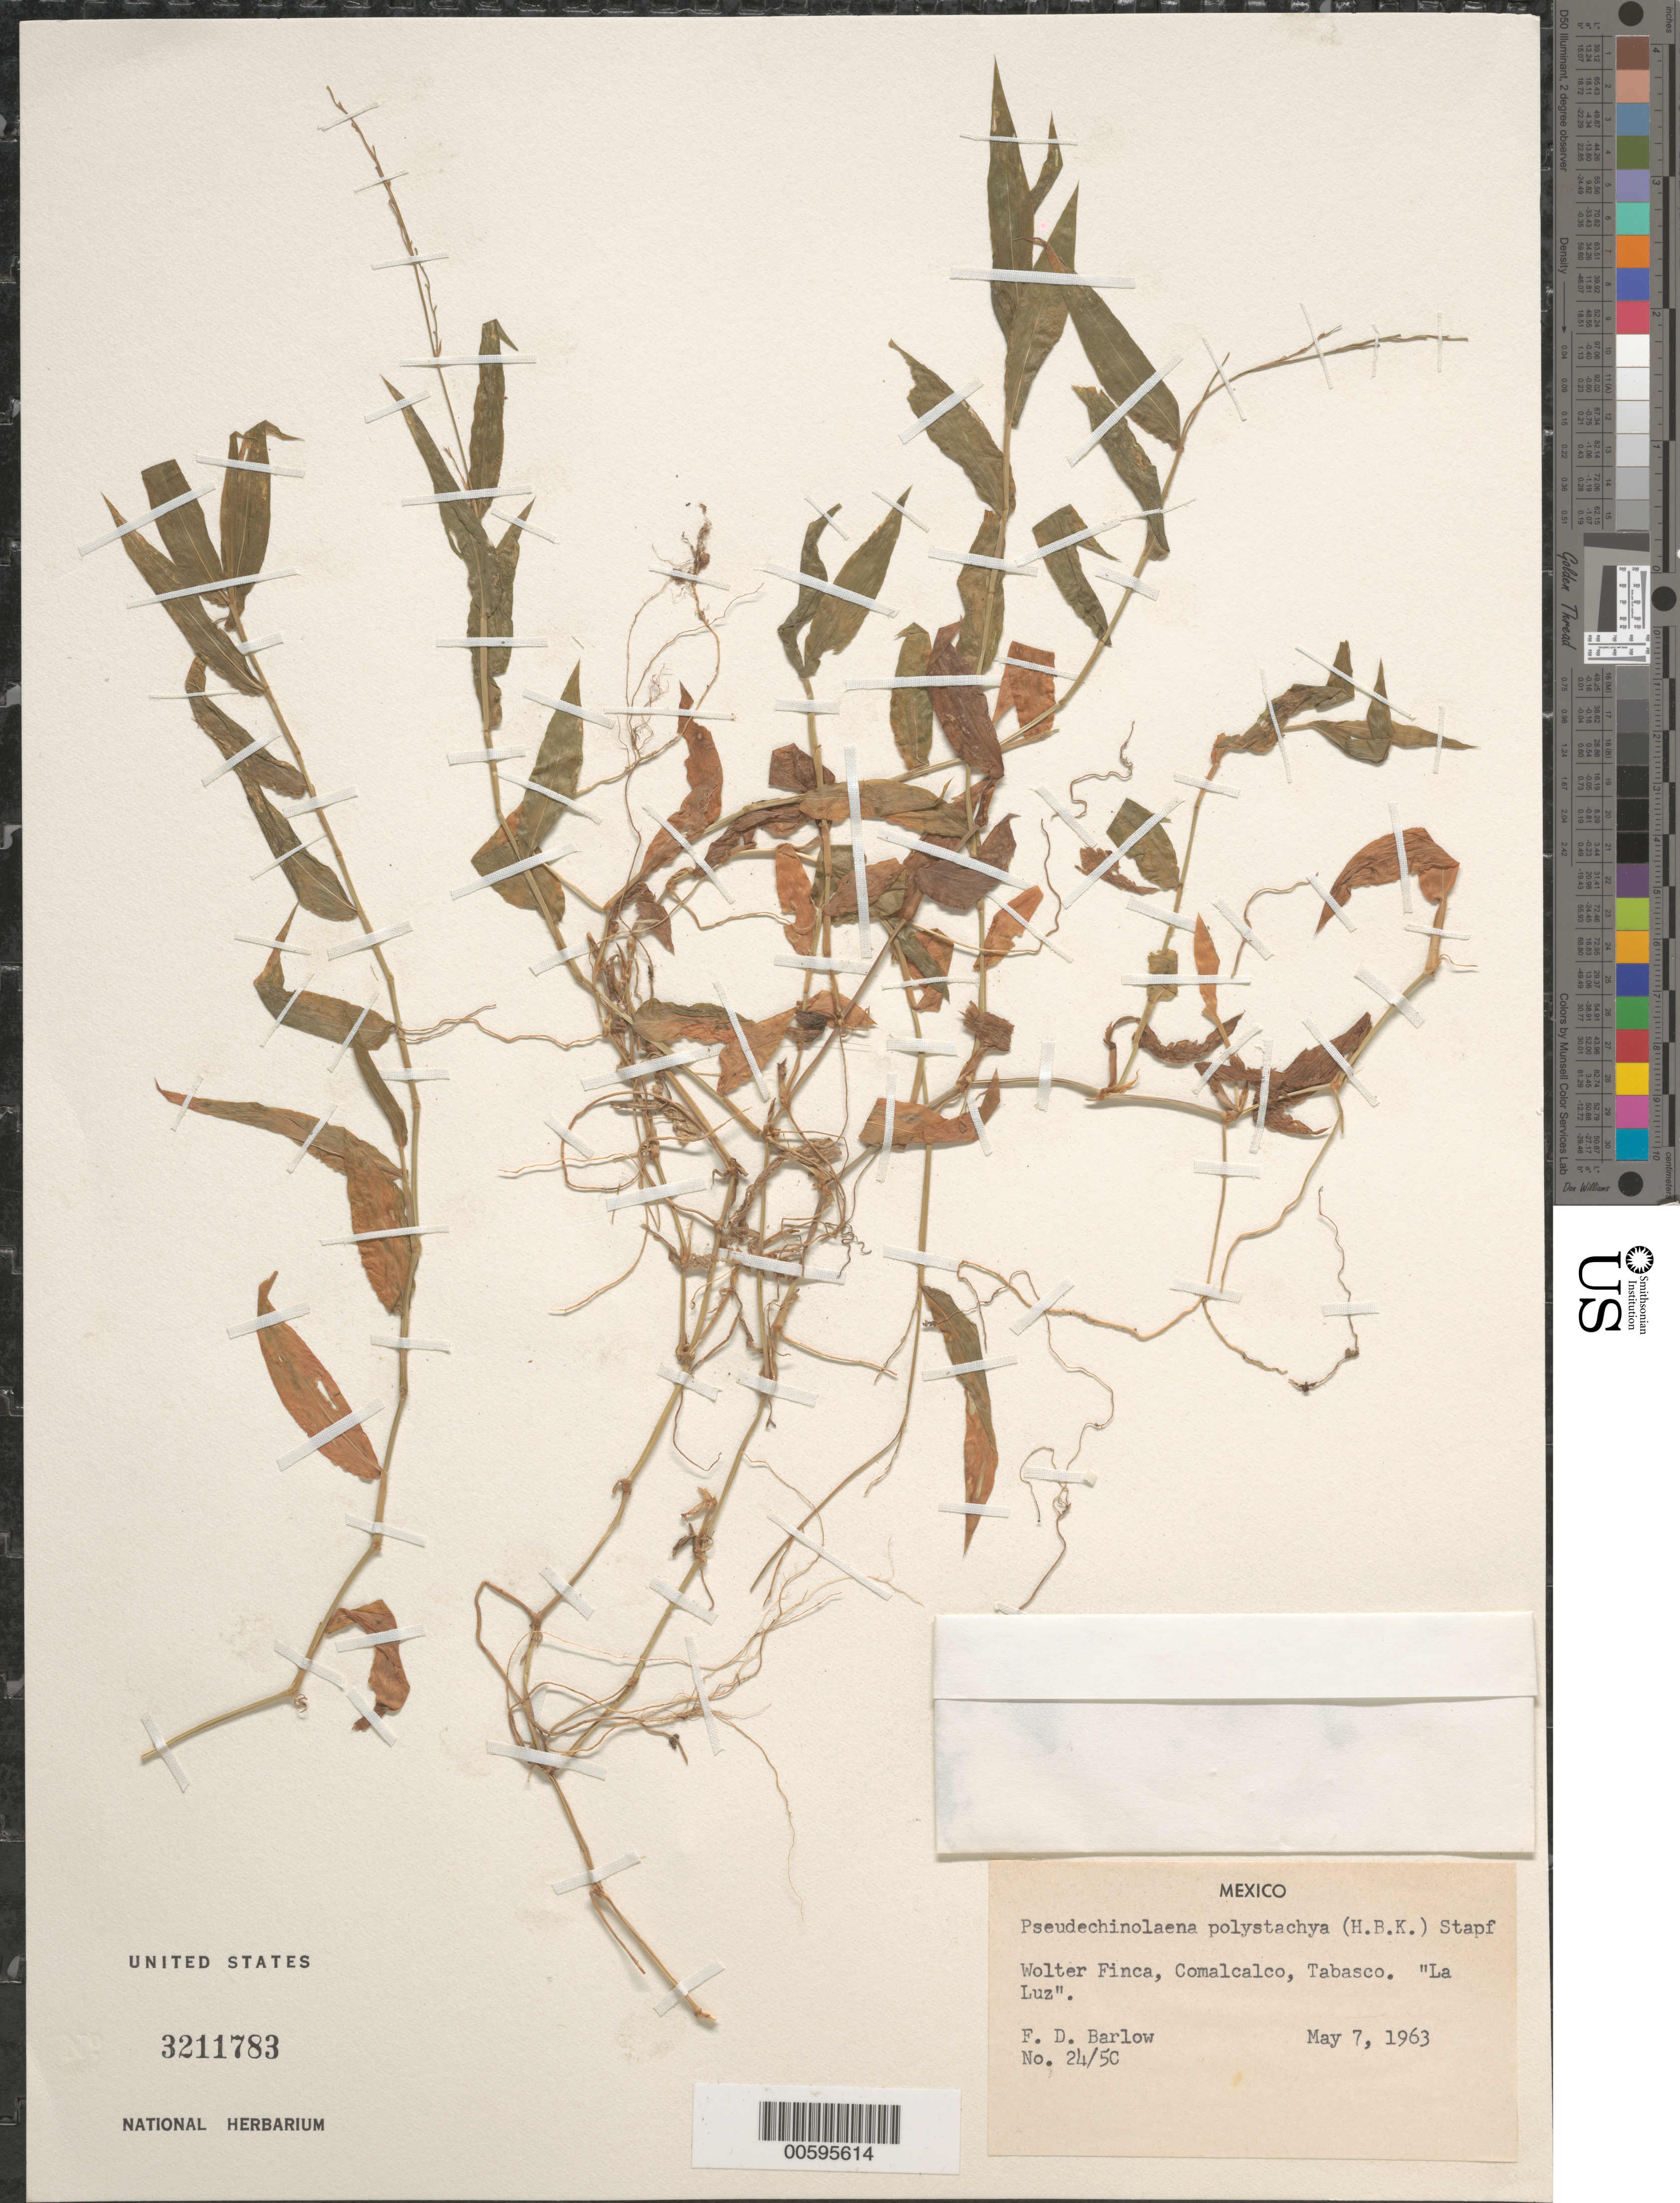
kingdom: Plantae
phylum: Tracheophyta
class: Liliopsida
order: Poales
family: Poaceae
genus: Pseudechinolaena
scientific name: Pseudechinolaena polystachya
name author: (Kunth) Stapf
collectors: F. D. Barlow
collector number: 24/5C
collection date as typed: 7 May 1963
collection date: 1963-05-07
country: Mexico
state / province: Tabasco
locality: Wolter Finca, Comalcalco. "La Luz".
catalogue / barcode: US 3211783